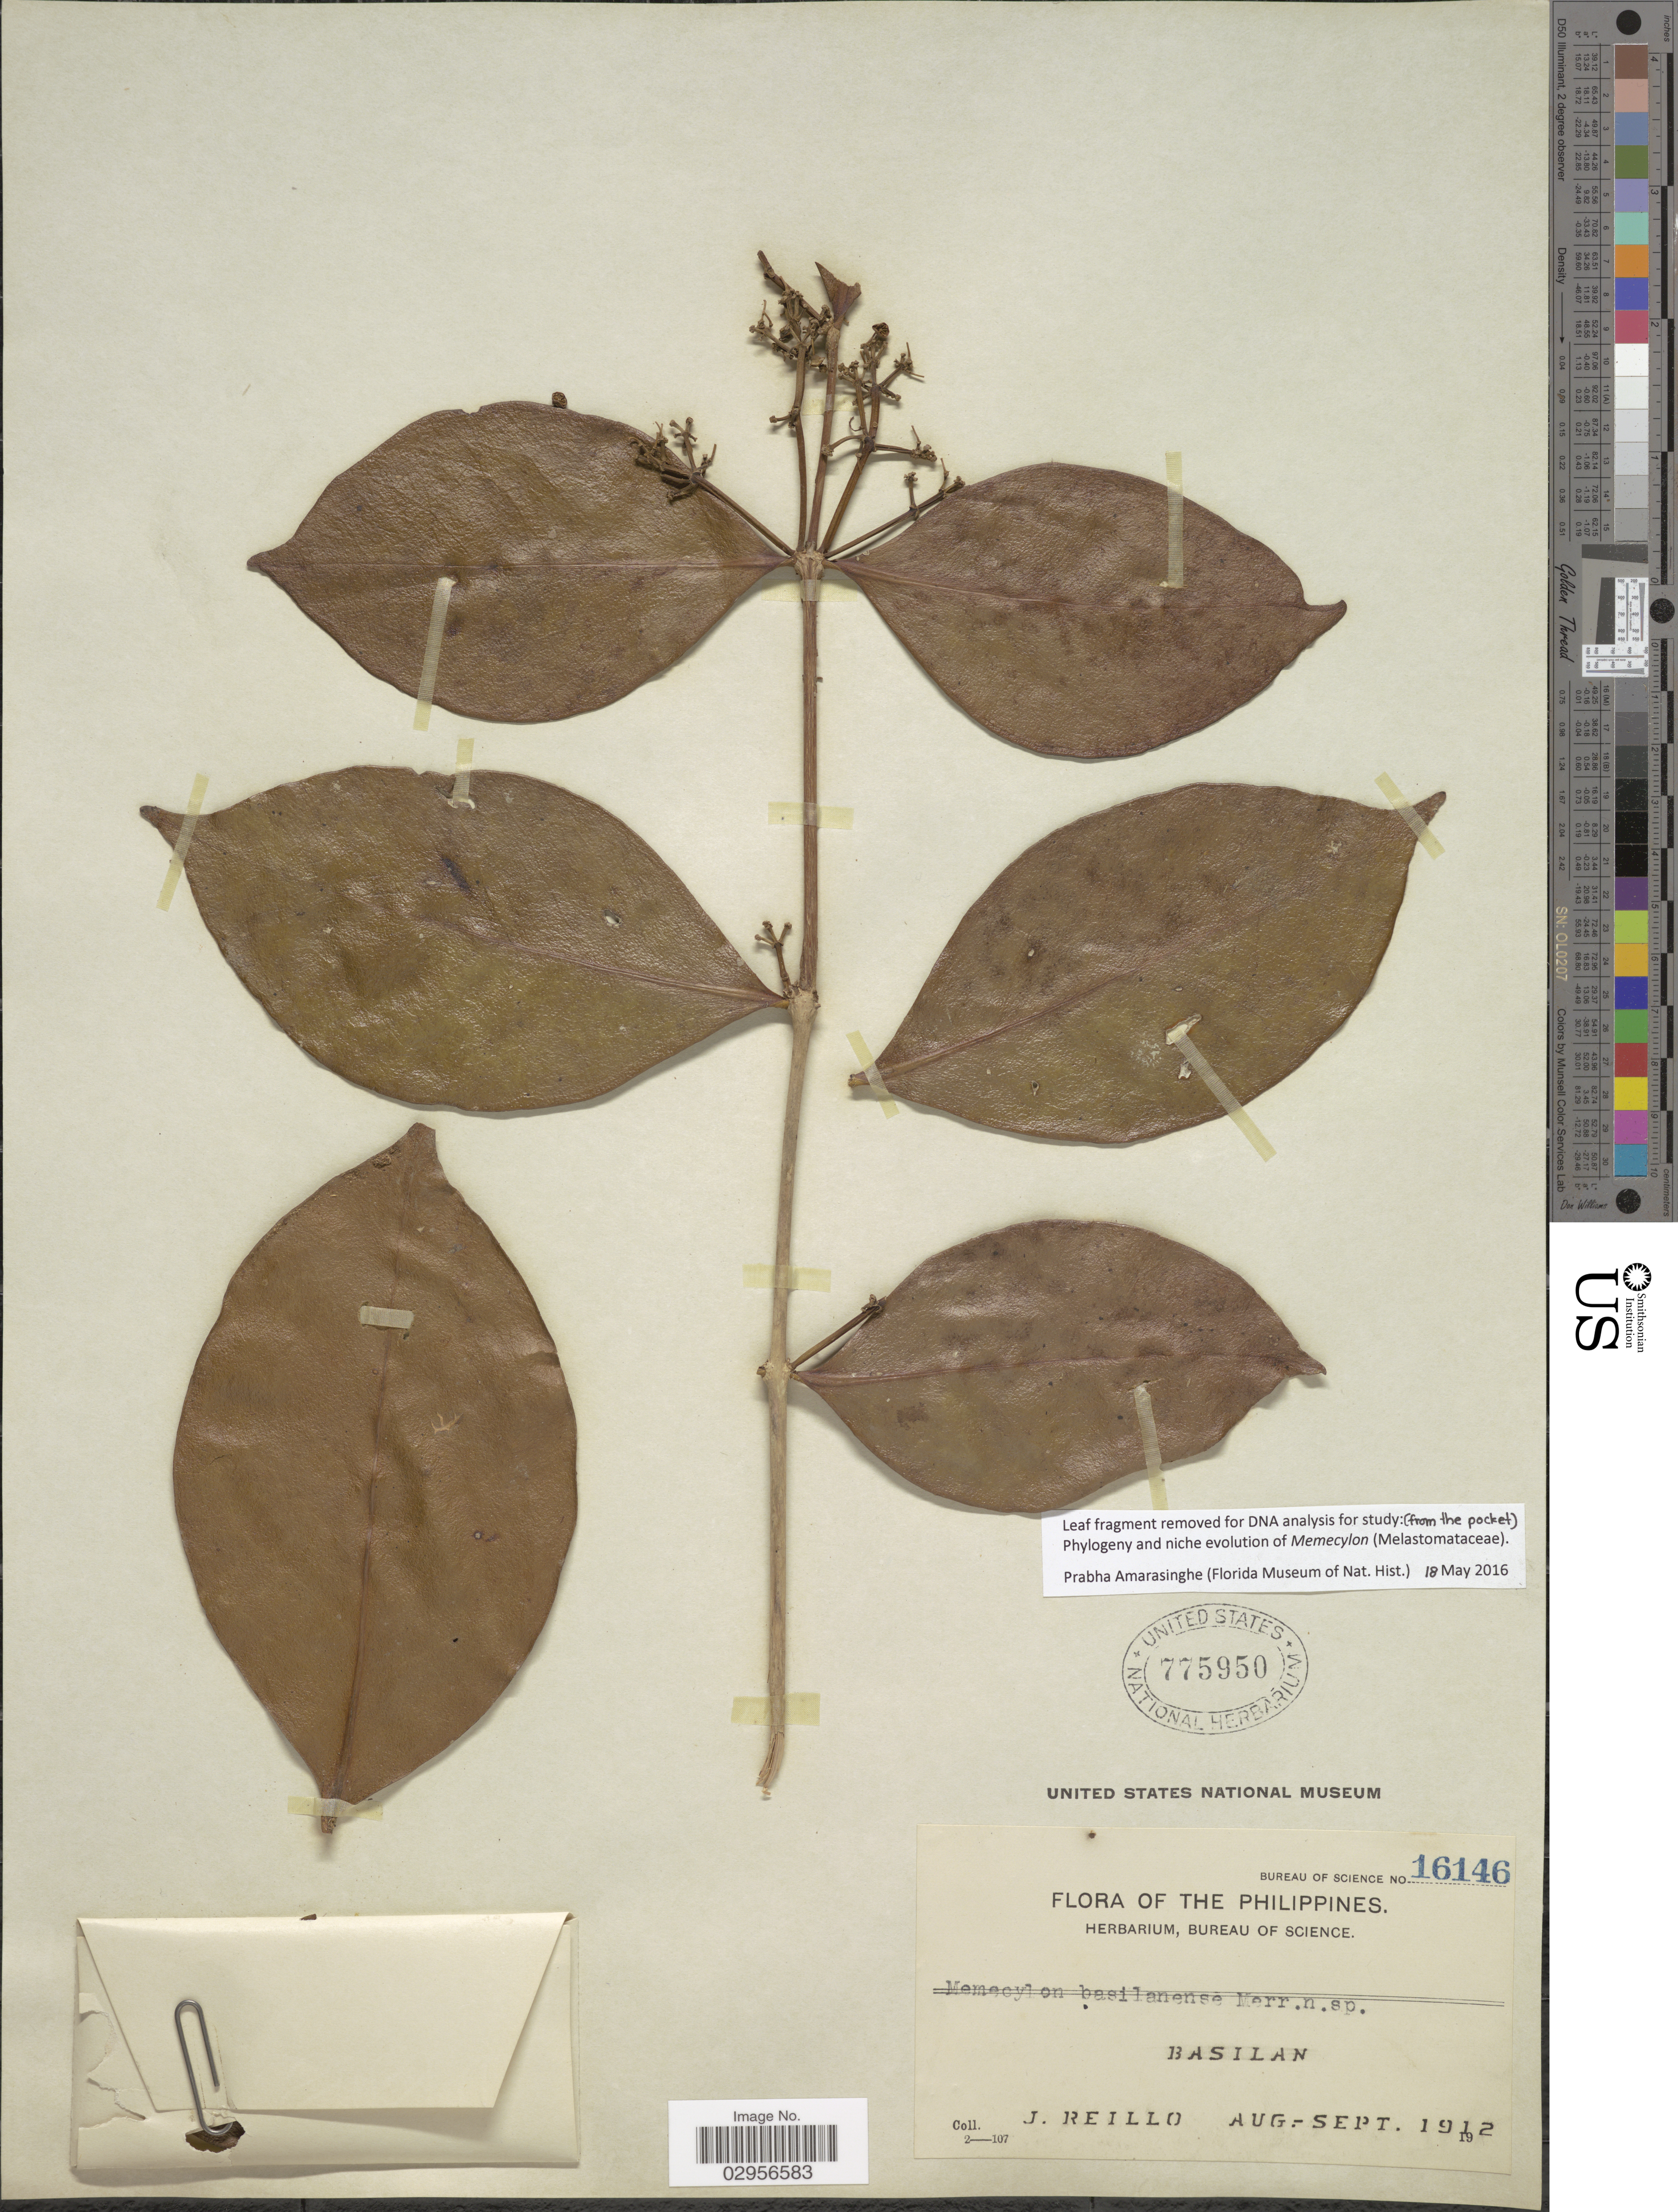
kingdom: Plantae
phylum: Tracheophyta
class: Magnoliopsida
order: Myrtales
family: Melastomataceae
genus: Memecylon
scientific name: Memecylon basilanense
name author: Merr.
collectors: J. Reillo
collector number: Bureau of Science 16146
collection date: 1912-08/1912-09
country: Philippines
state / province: Muslim Mindanao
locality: Basilan.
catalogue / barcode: US 775950